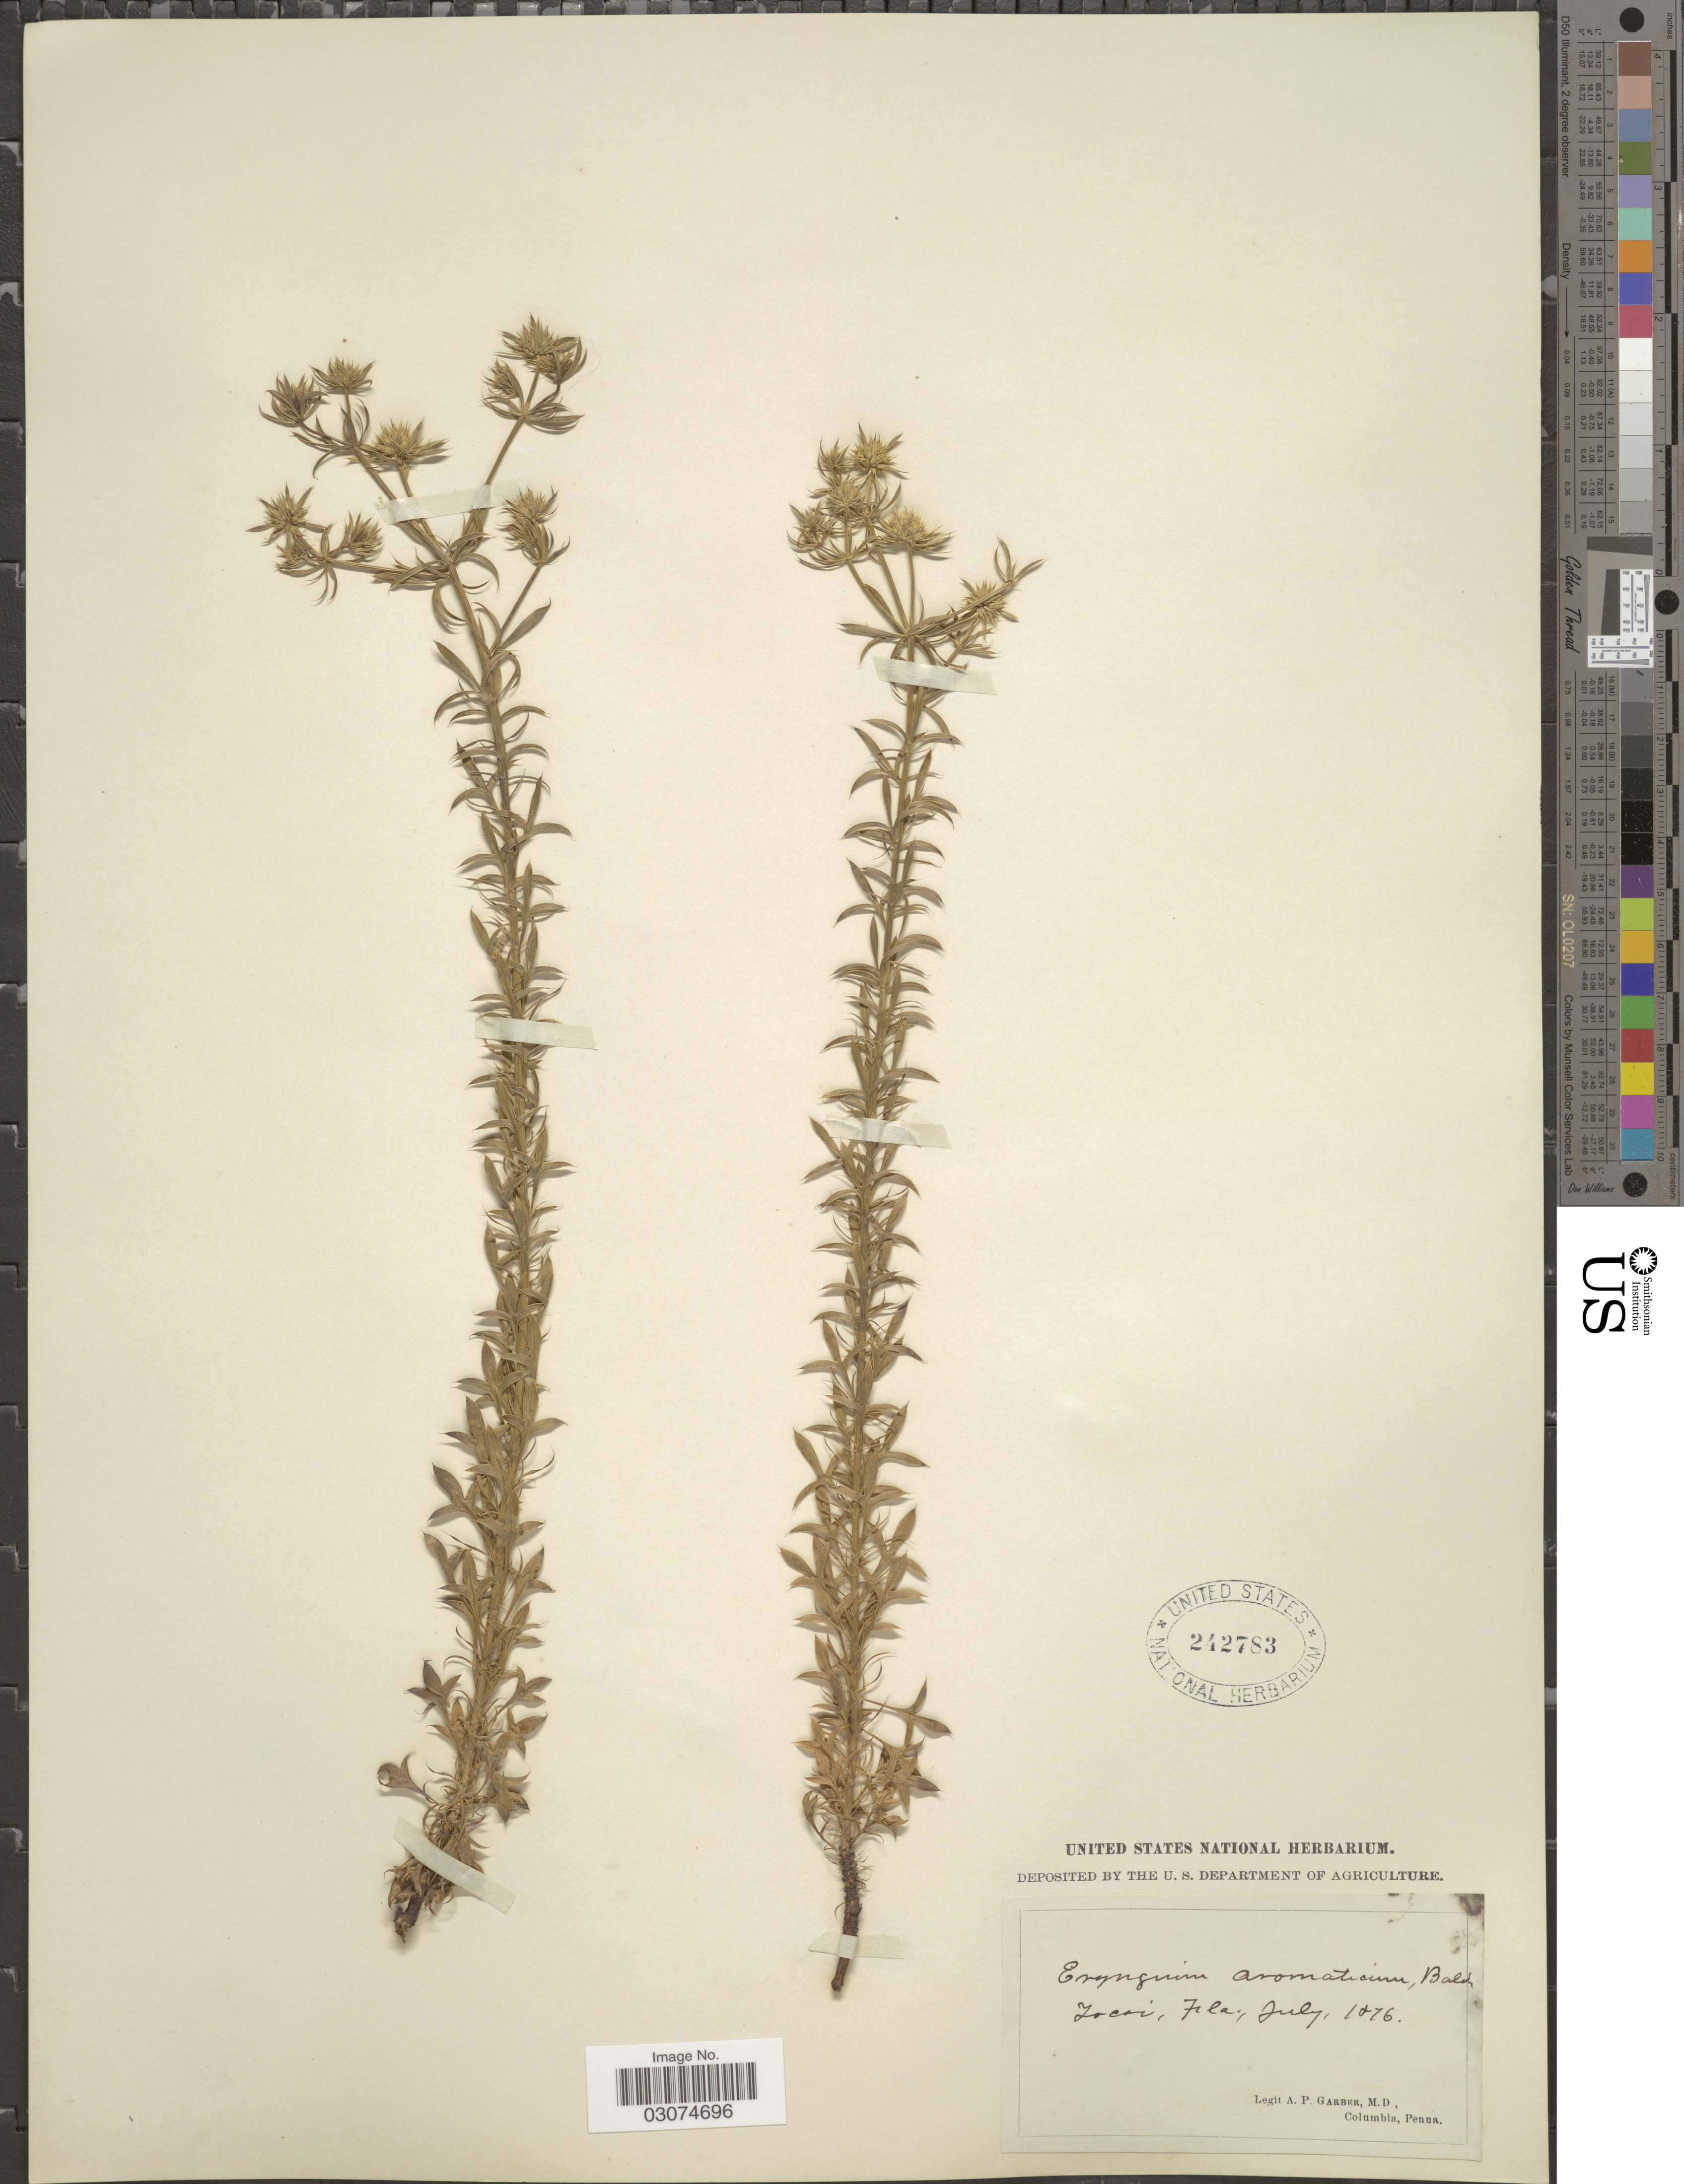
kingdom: Plantae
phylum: Tracheophyta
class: Magnoliopsida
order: Apiales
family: Apiaceae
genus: Eryngium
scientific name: Eryngium aromaticum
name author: Baldwin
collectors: A. P. Garber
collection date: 1876-07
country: United States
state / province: Florida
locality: Tocoi, Fla.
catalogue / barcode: US 242783